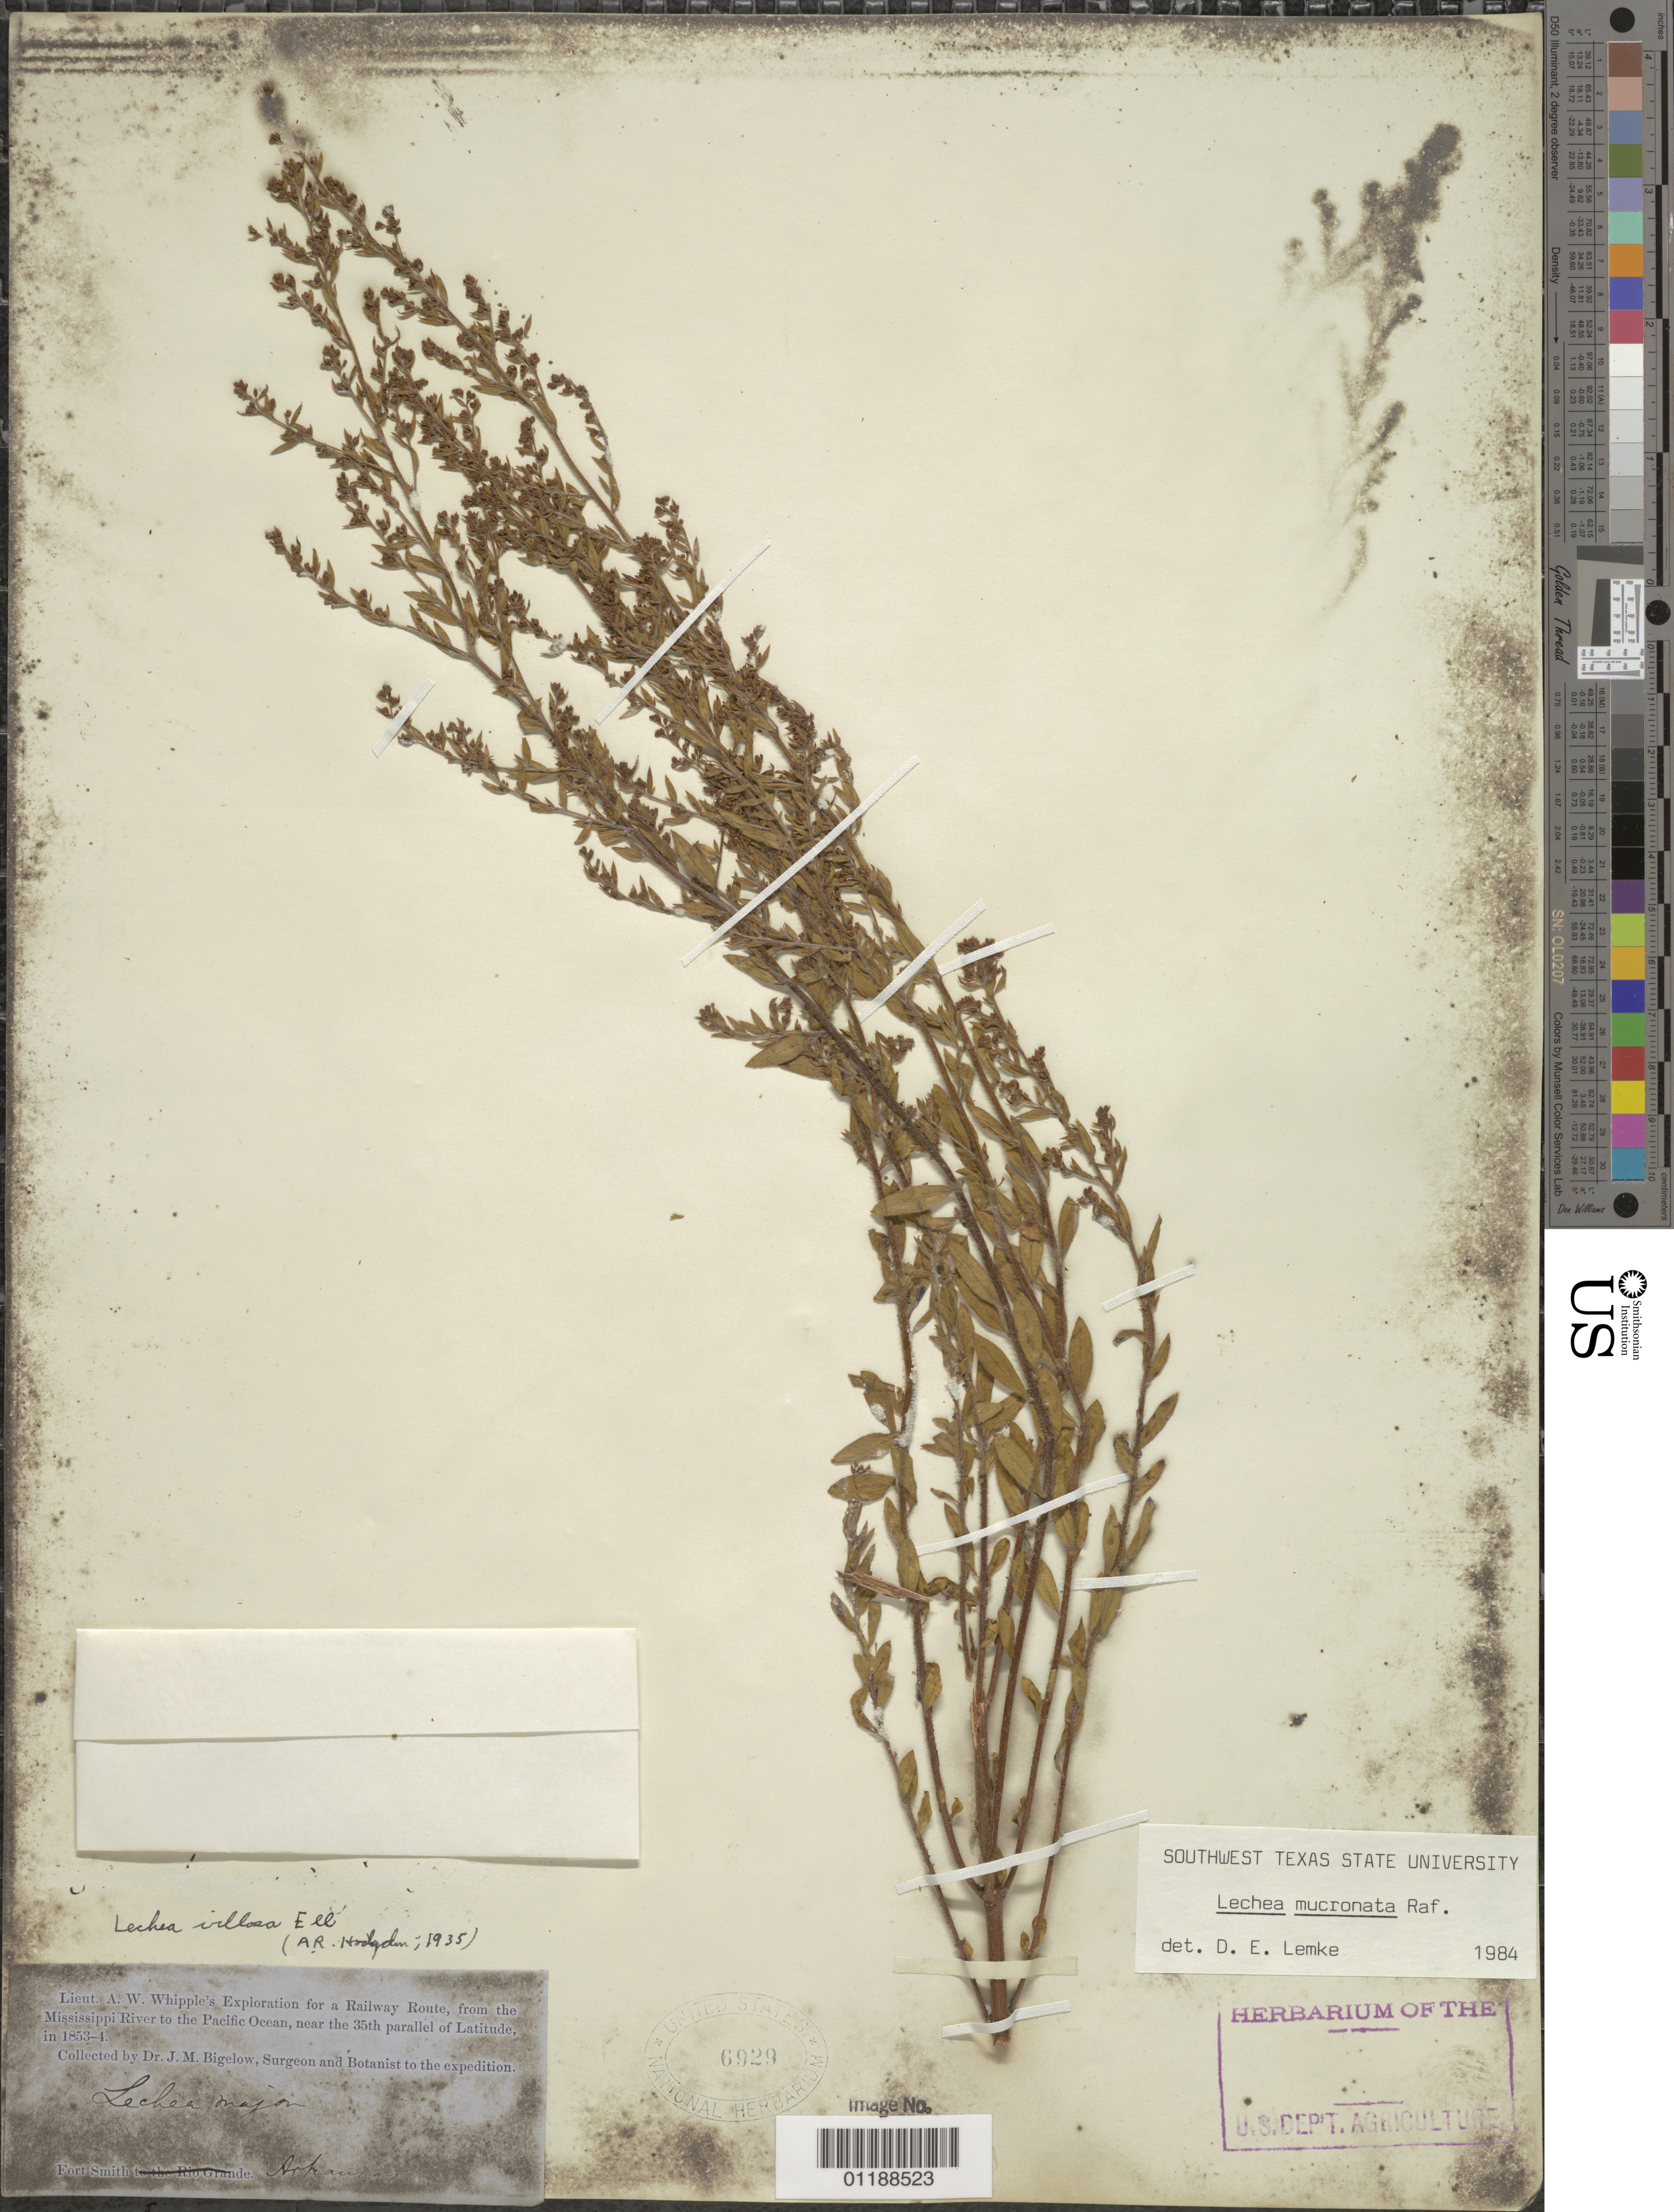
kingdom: Plantae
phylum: Tracheophyta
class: Magnoliopsida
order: Malvales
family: Cistaceae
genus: Lechea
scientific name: Lechea mucronata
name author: Raf.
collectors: J. M. Bigelow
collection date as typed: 1853 to -- --- 1854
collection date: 1853/1854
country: United States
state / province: Arkansas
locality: Fort Smith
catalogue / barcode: US 6929